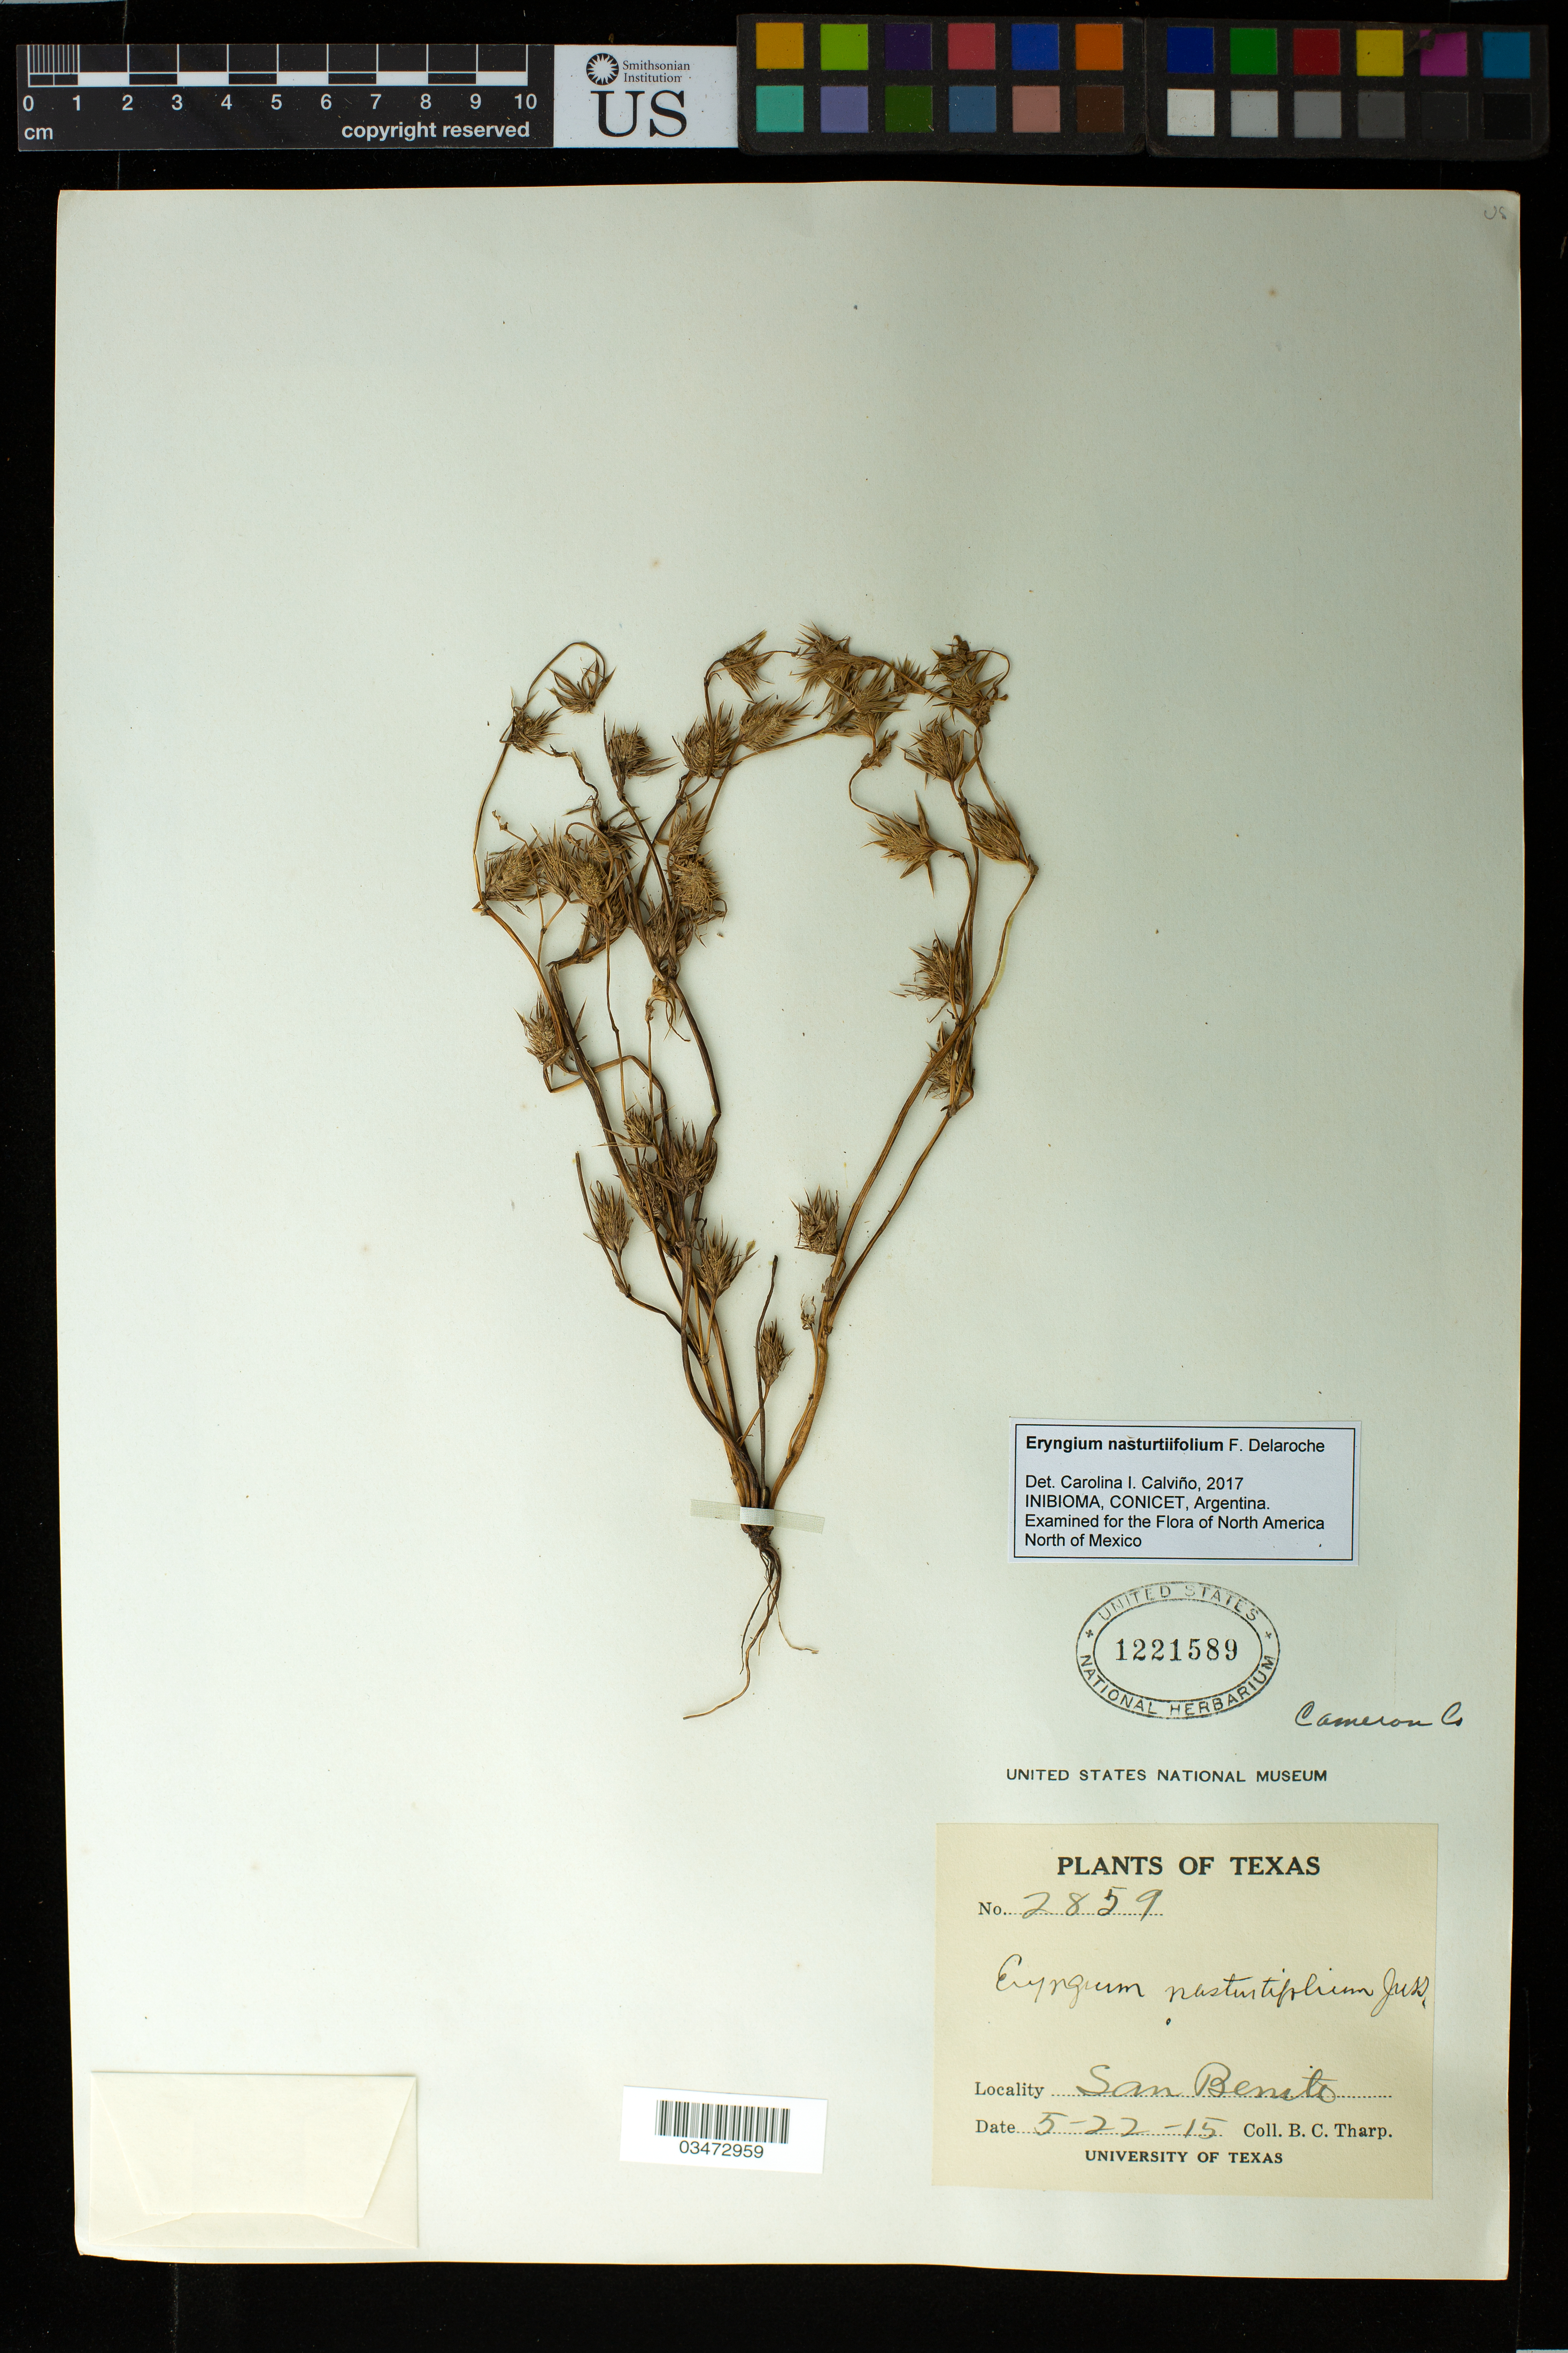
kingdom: Plantae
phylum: Tracheophyta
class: Magnoliopsida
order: Apiales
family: Apiaceae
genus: Eryngium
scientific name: Eryngium nasturtiifolium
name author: F. Delaroche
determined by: Calviño, C. I.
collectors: B. C. Tharp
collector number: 2859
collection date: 1918-05-22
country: United States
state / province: Texas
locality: San Benito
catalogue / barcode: US 1221589